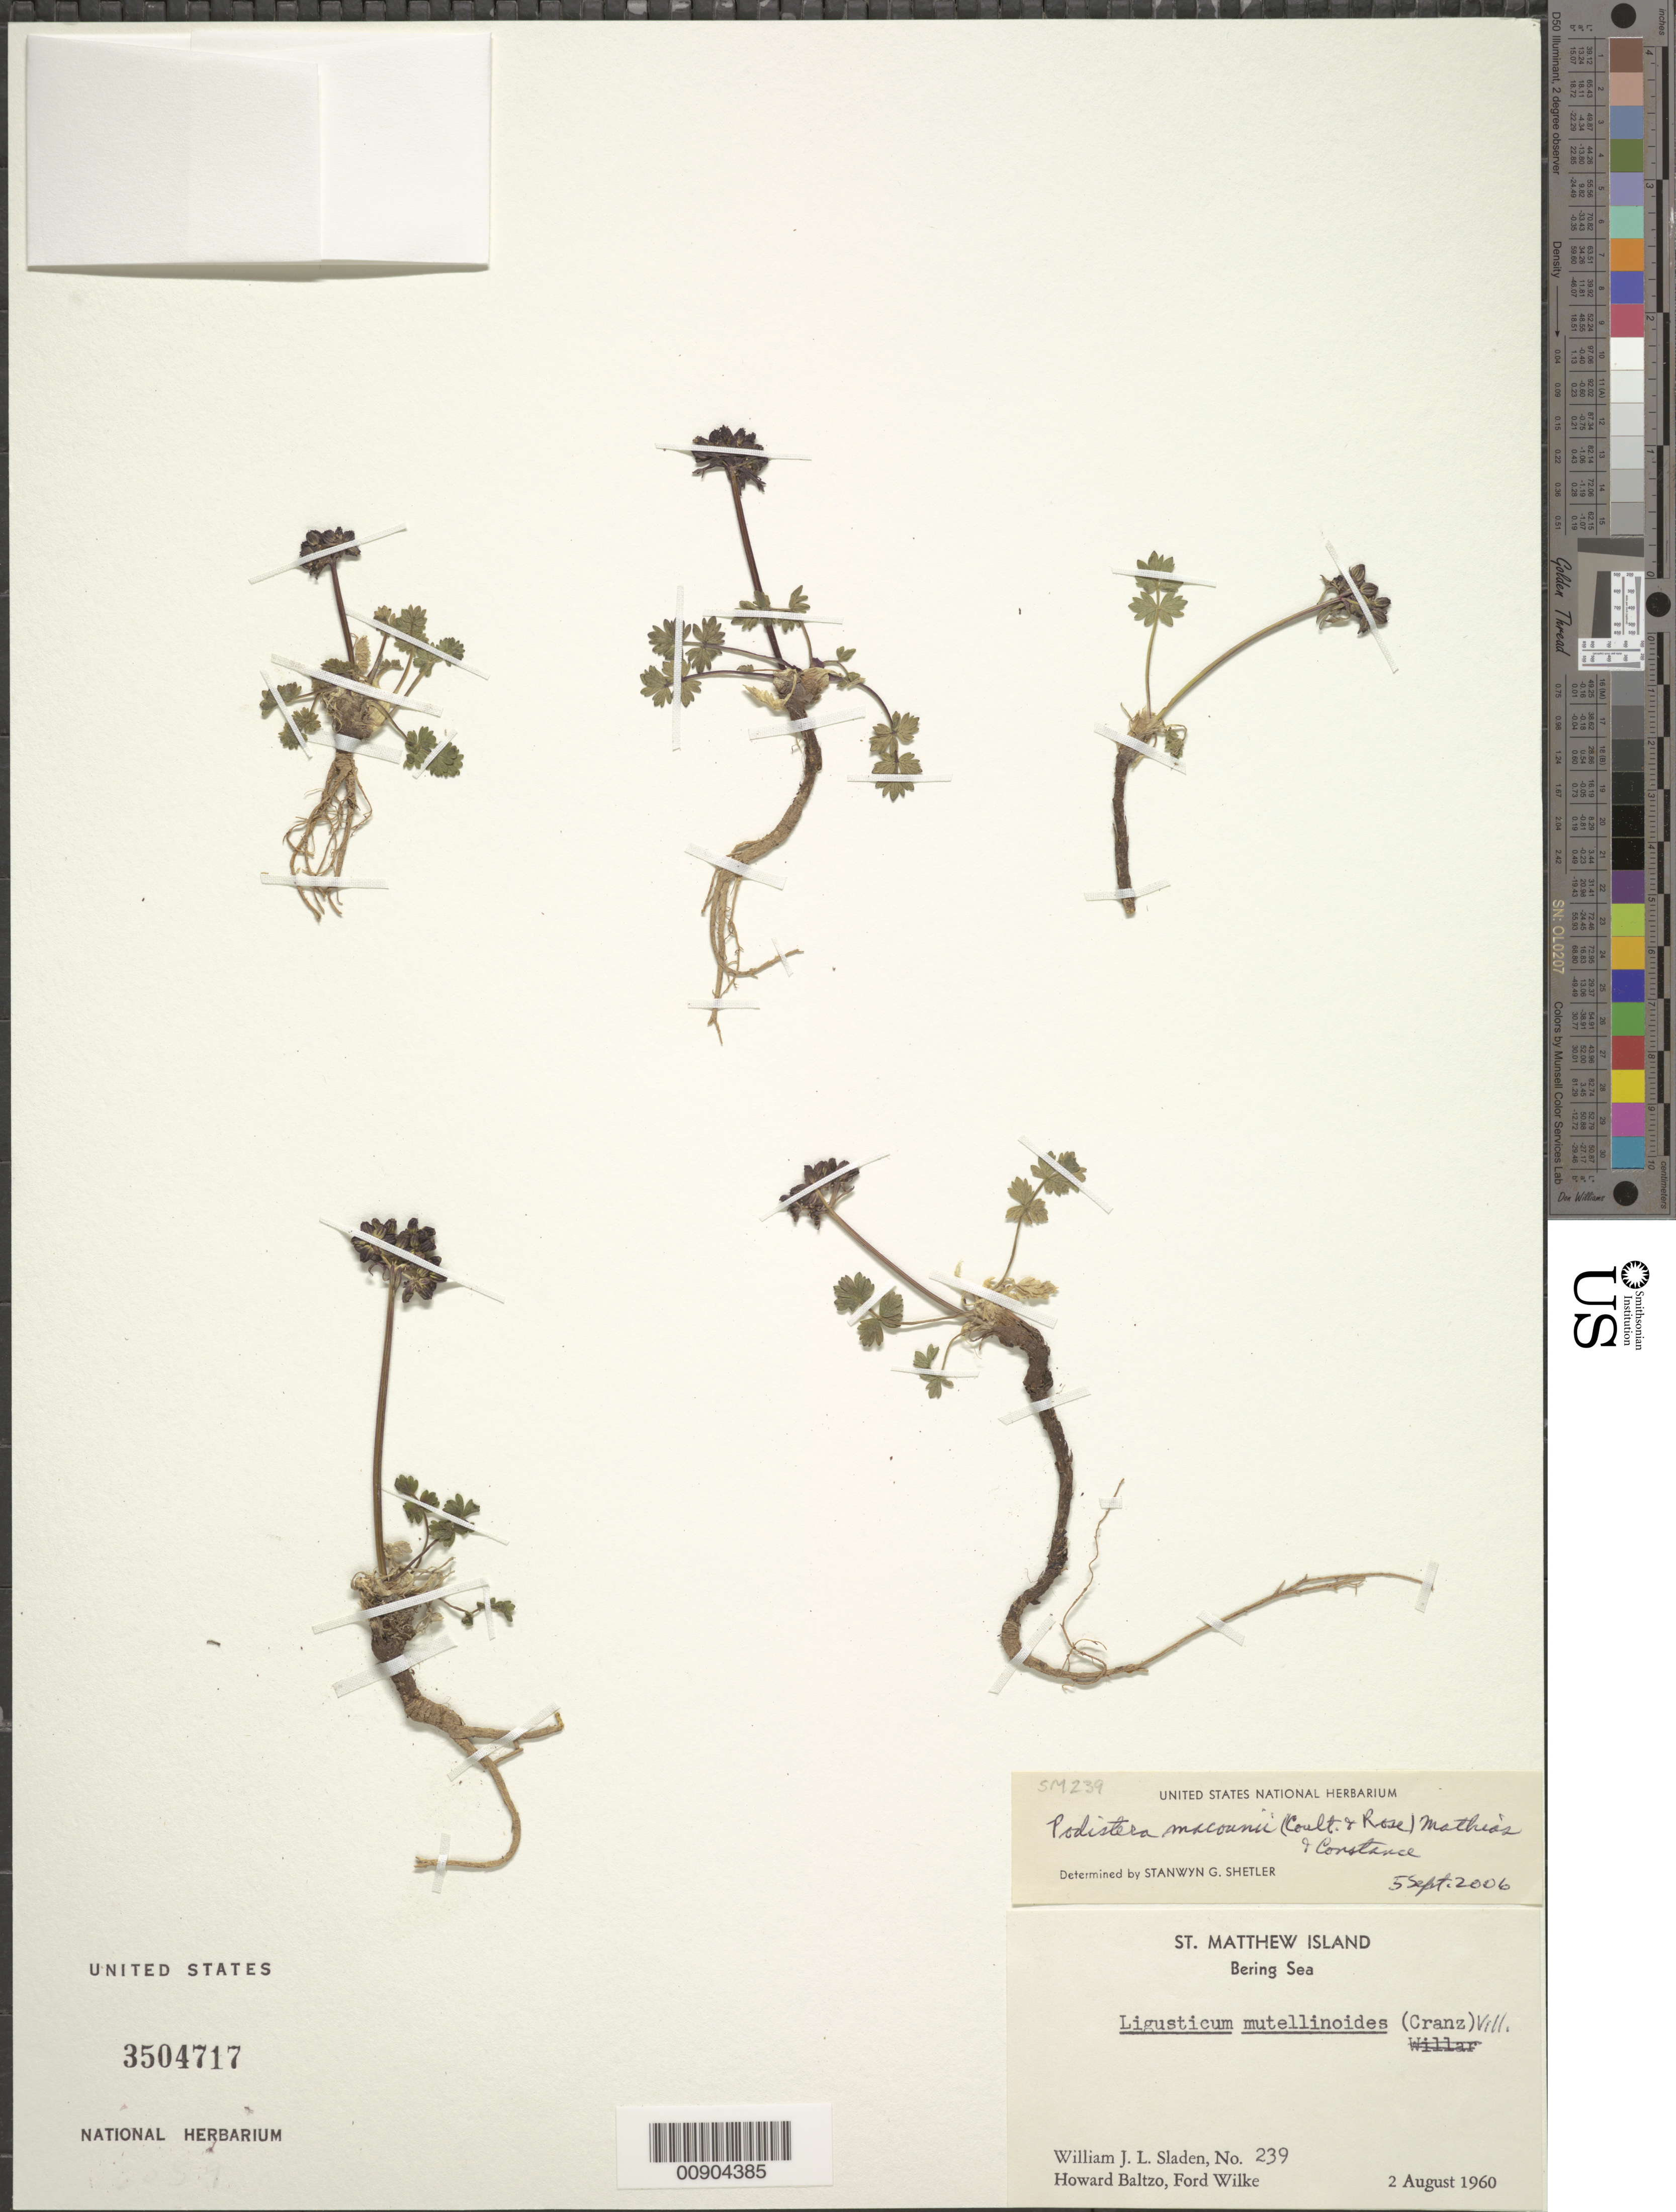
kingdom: Plantae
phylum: Tracheophyta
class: Magnoliopsida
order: Apiales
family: Apiaceae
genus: Podistera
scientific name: Podistera macounii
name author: (J.M. Coult. & Rose) Mathias & Constance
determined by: Shetler, Stanwyn G., (US), NMNH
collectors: W. Sladen, H. Baltzo & F. Wilke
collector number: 239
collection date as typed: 02 Aug 1960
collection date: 1960-08-02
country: United States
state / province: Alaska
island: St. Matthew Island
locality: St. Matthew Island, Bering Sea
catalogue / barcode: US 3504717